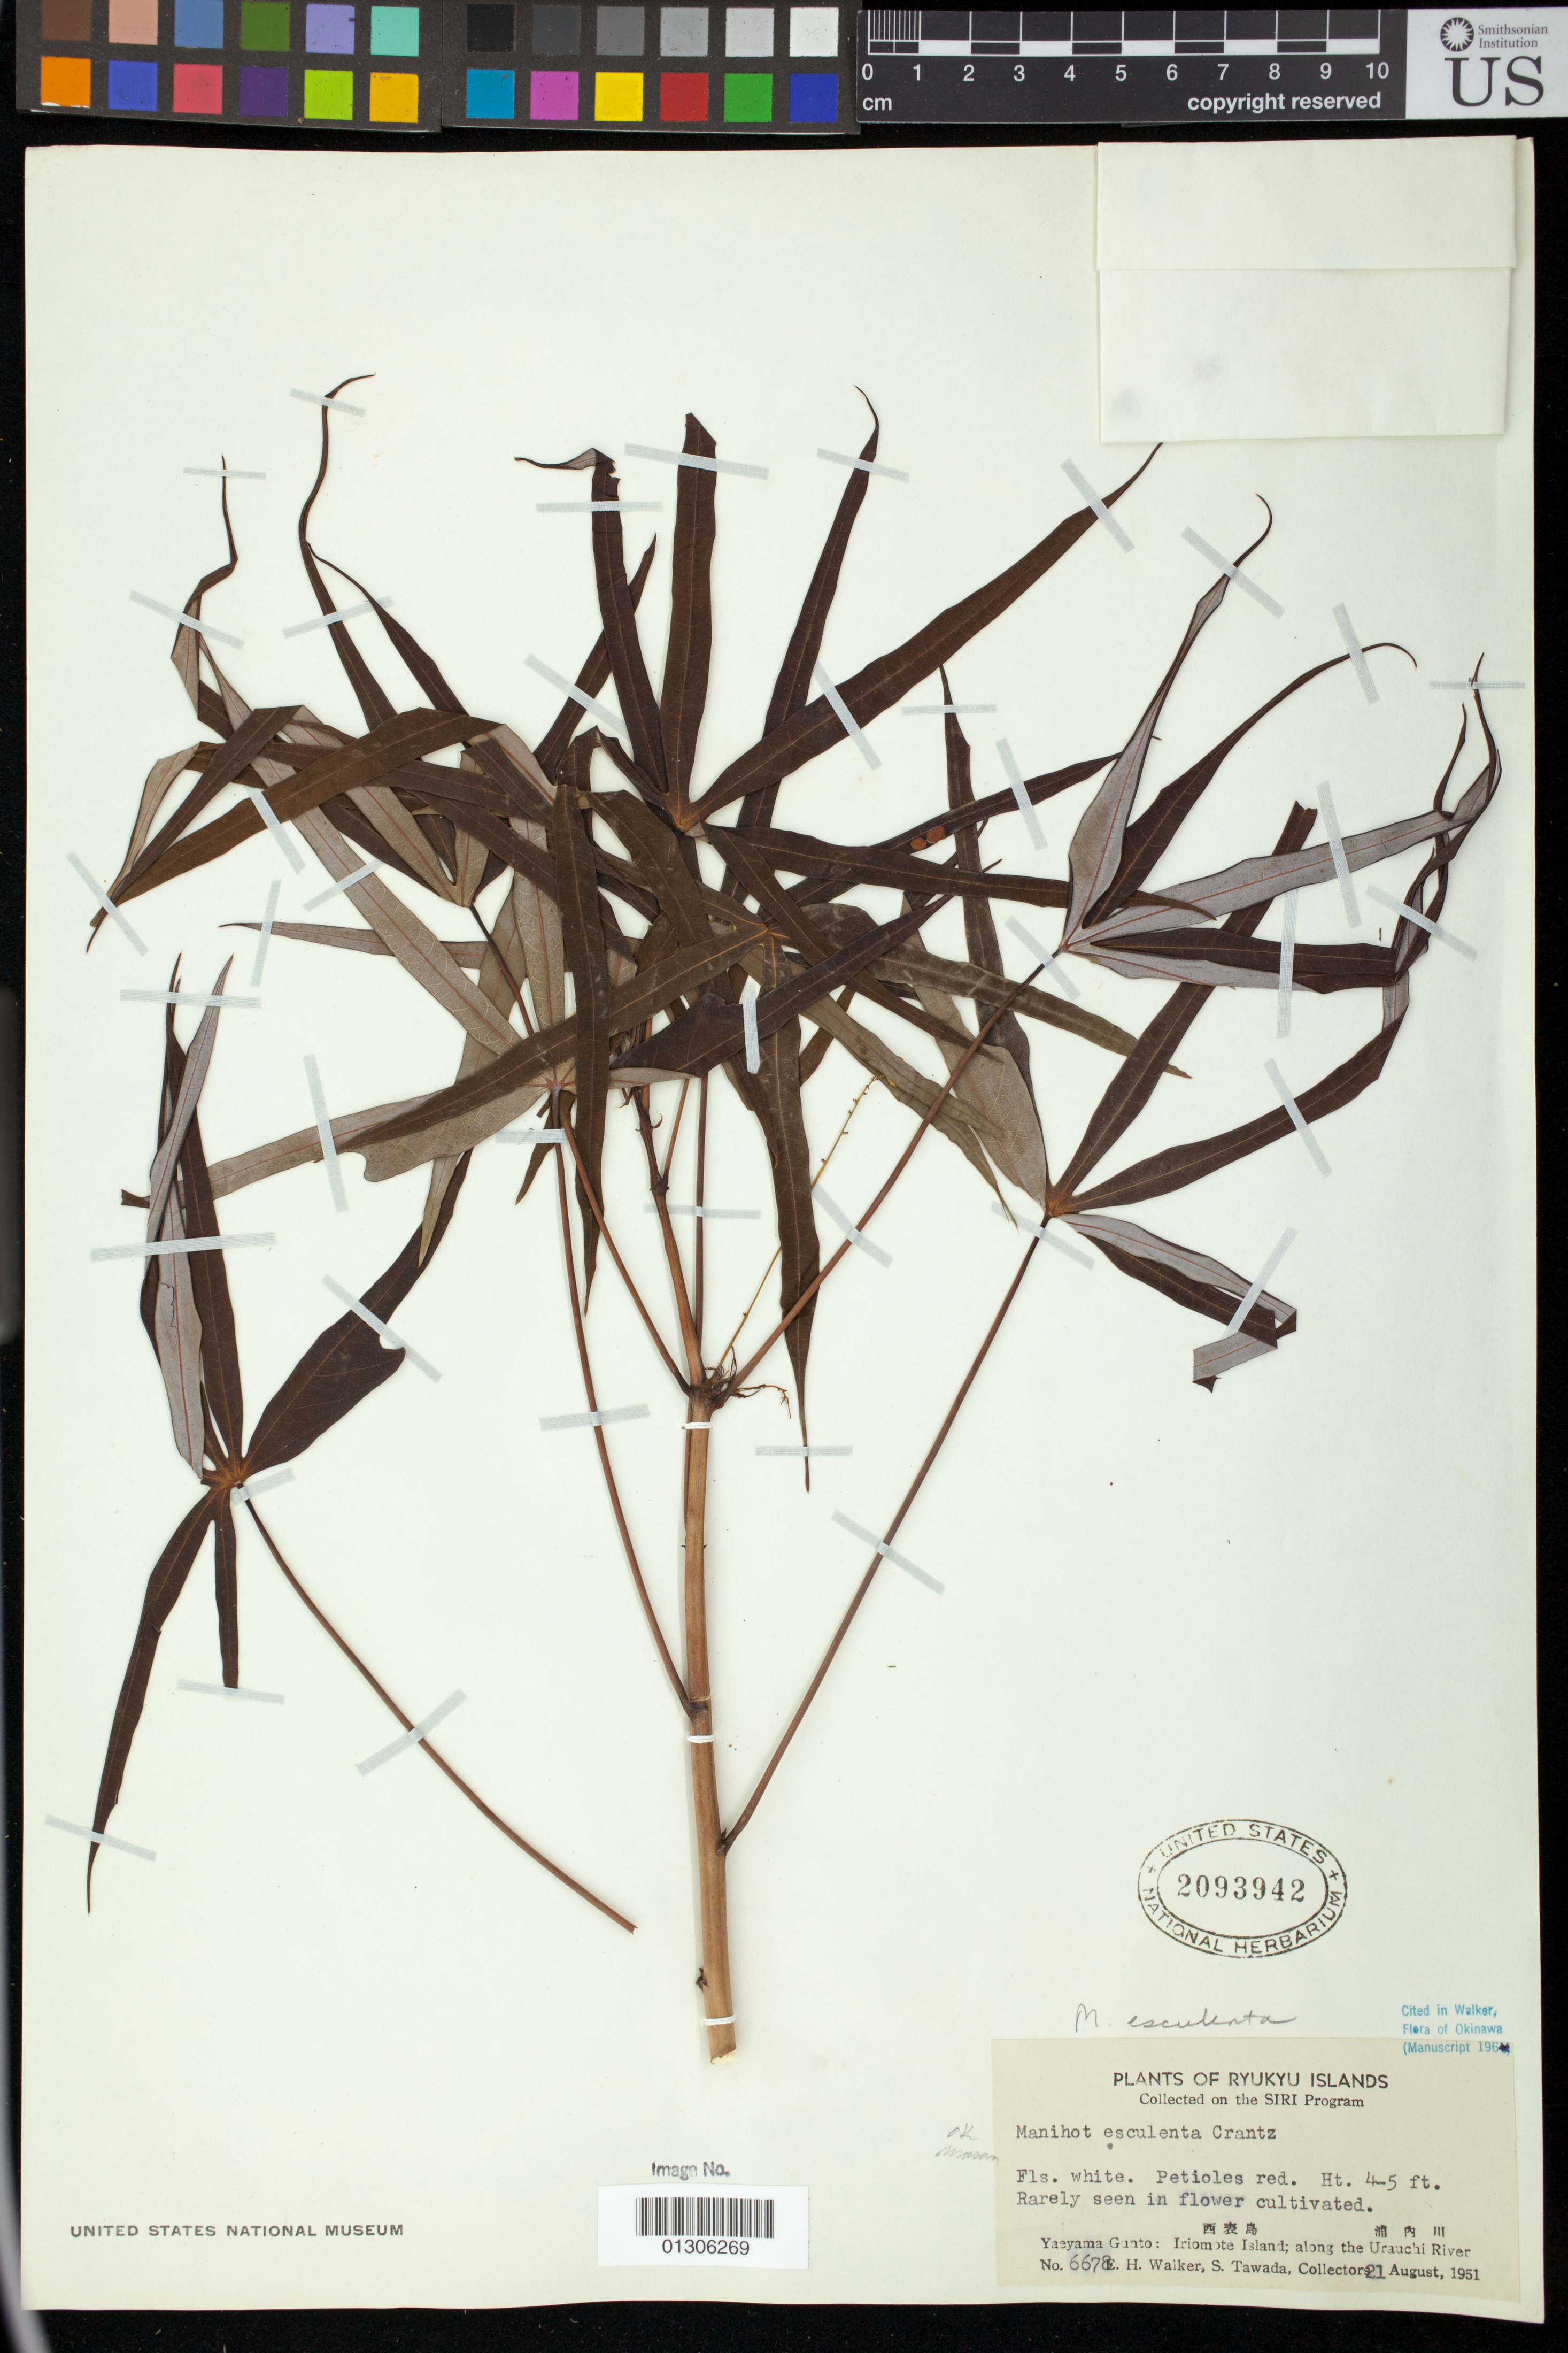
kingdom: Plantae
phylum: Tracheophyta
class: Magnoliopsida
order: Malpighiales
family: Euphorbiaceae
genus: Manihot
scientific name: Manihot esculenta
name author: Crantz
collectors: E. H. Walker & S. Tawada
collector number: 6678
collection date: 1951-08-21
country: Japan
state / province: Okinawa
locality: Yaeyama Gunto: Iriomote Island; along the Urauchi River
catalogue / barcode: US 2093942